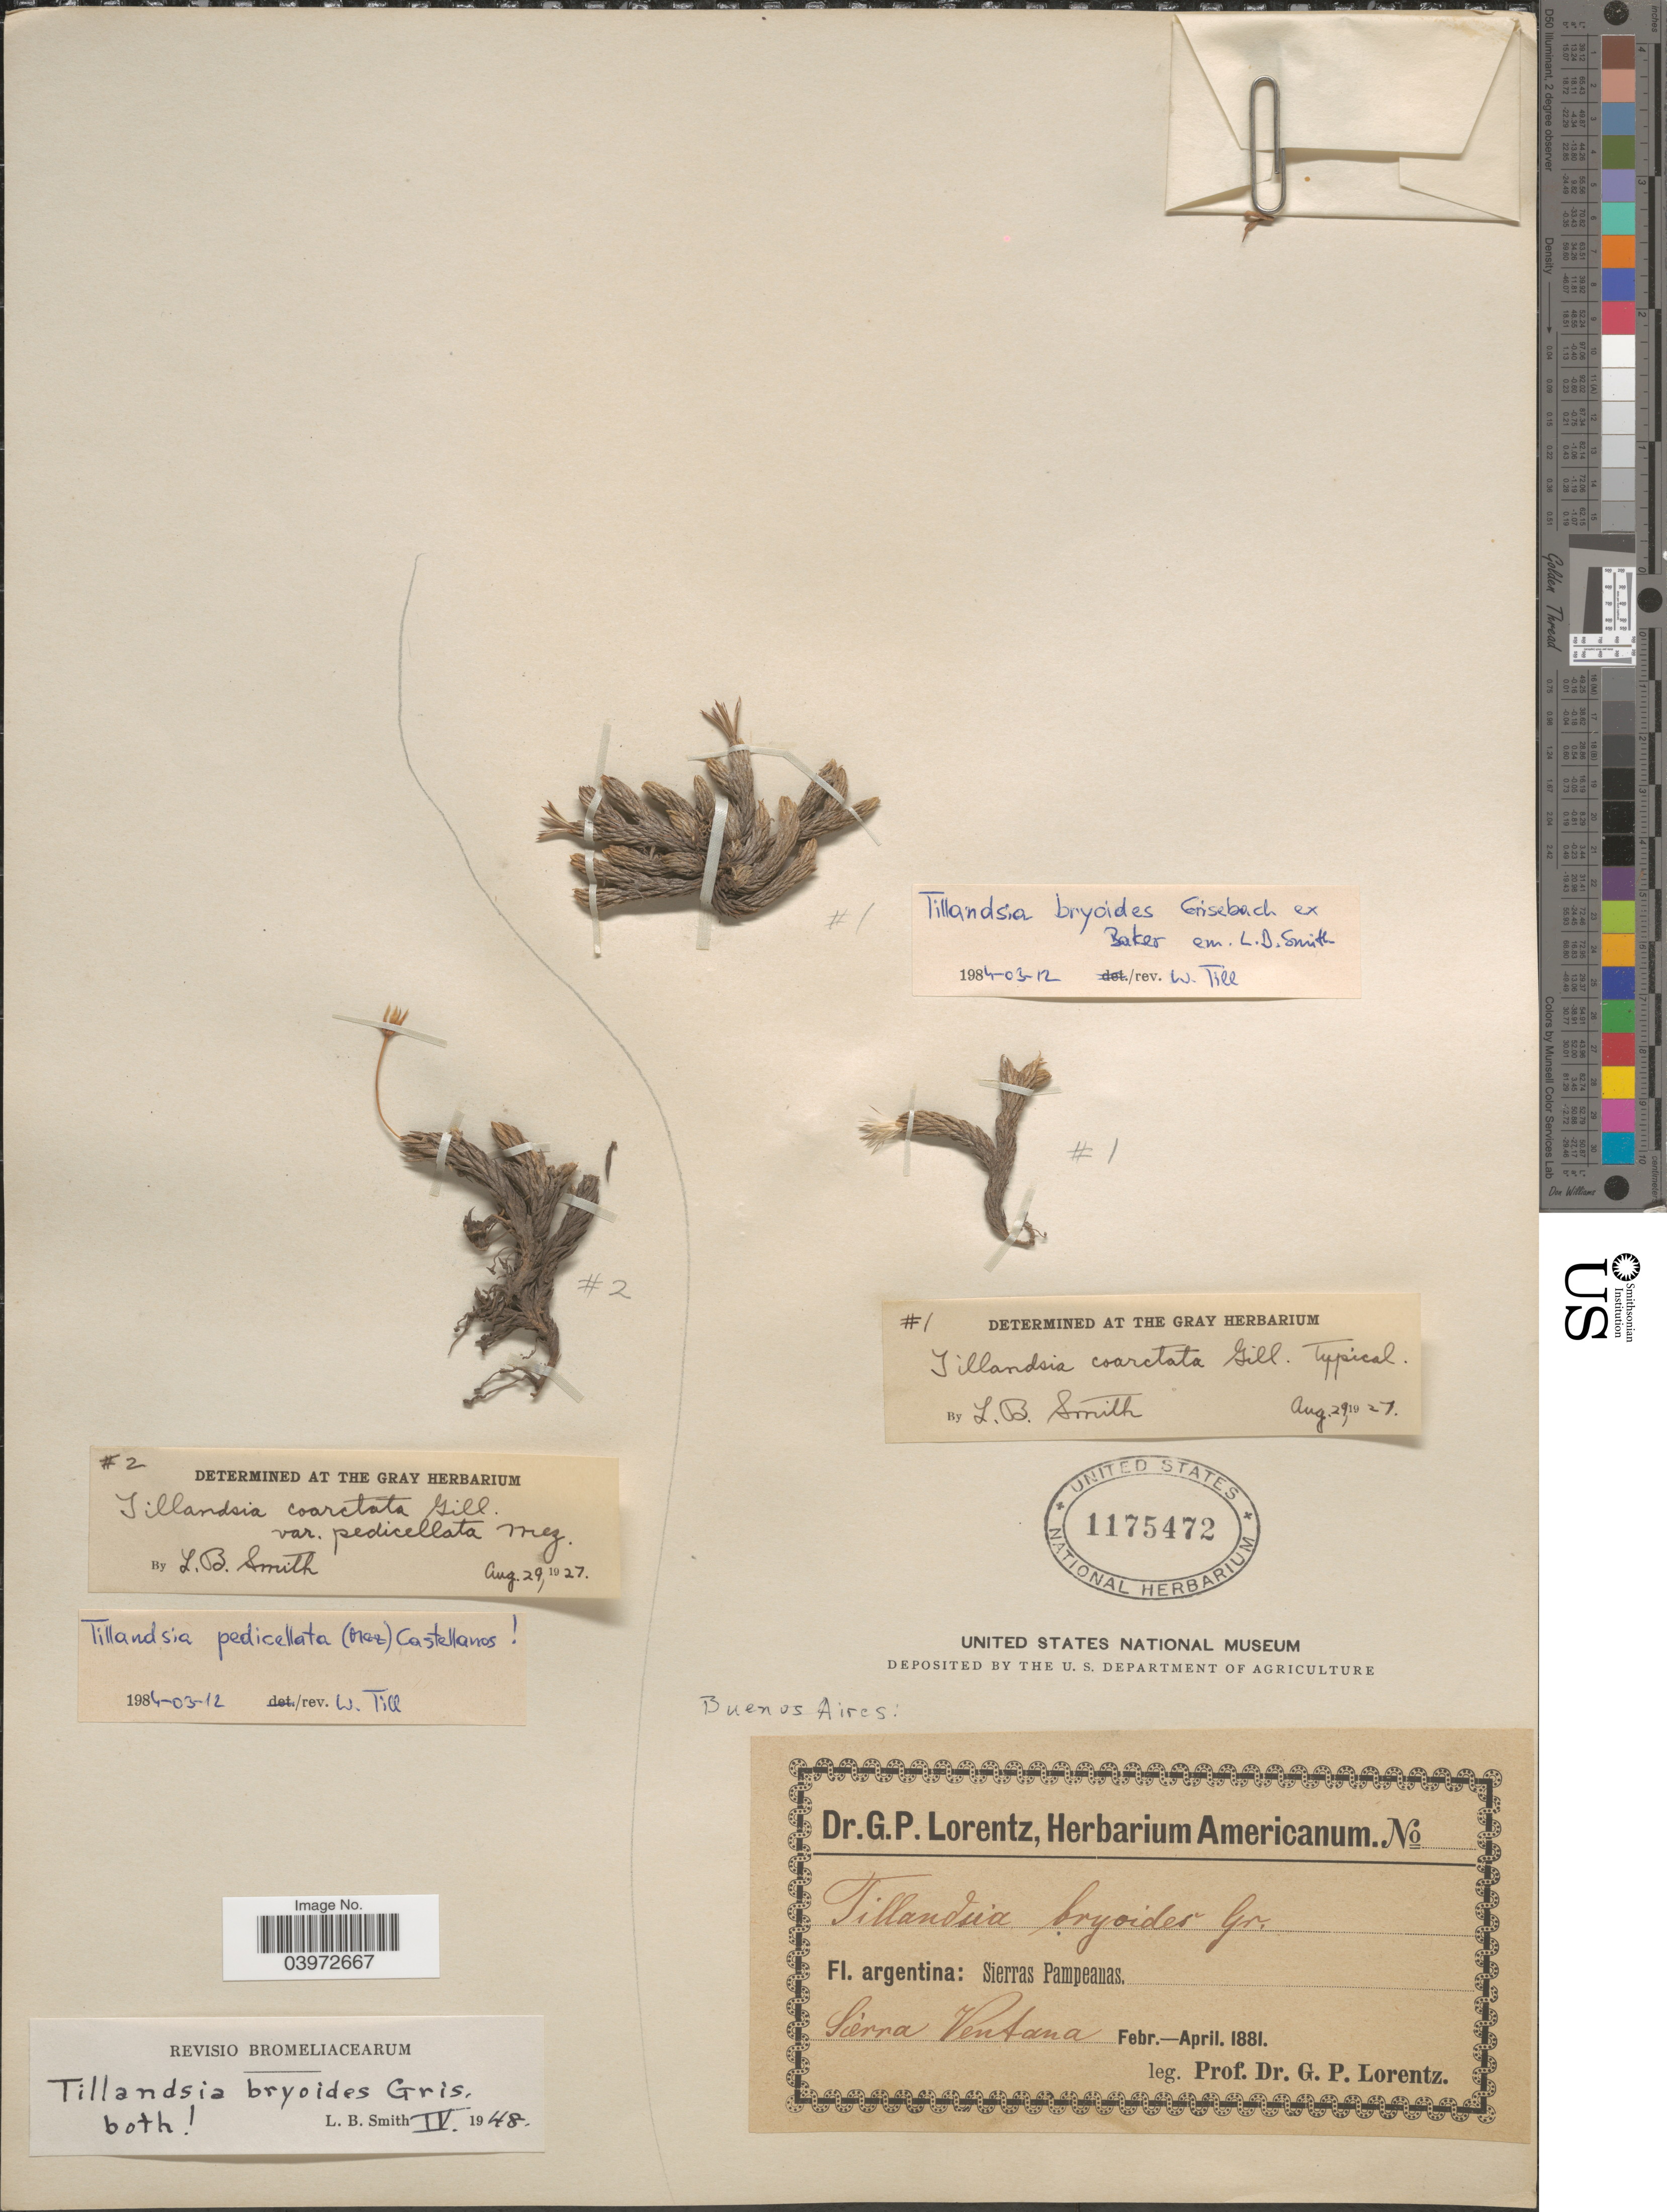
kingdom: Plantae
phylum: Tracheophyta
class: Liliopsida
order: Poales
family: Bromeliaceae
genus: Tillandsia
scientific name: Tillandsia bryoides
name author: Griseb. ex Baker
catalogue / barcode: US 1175472-2